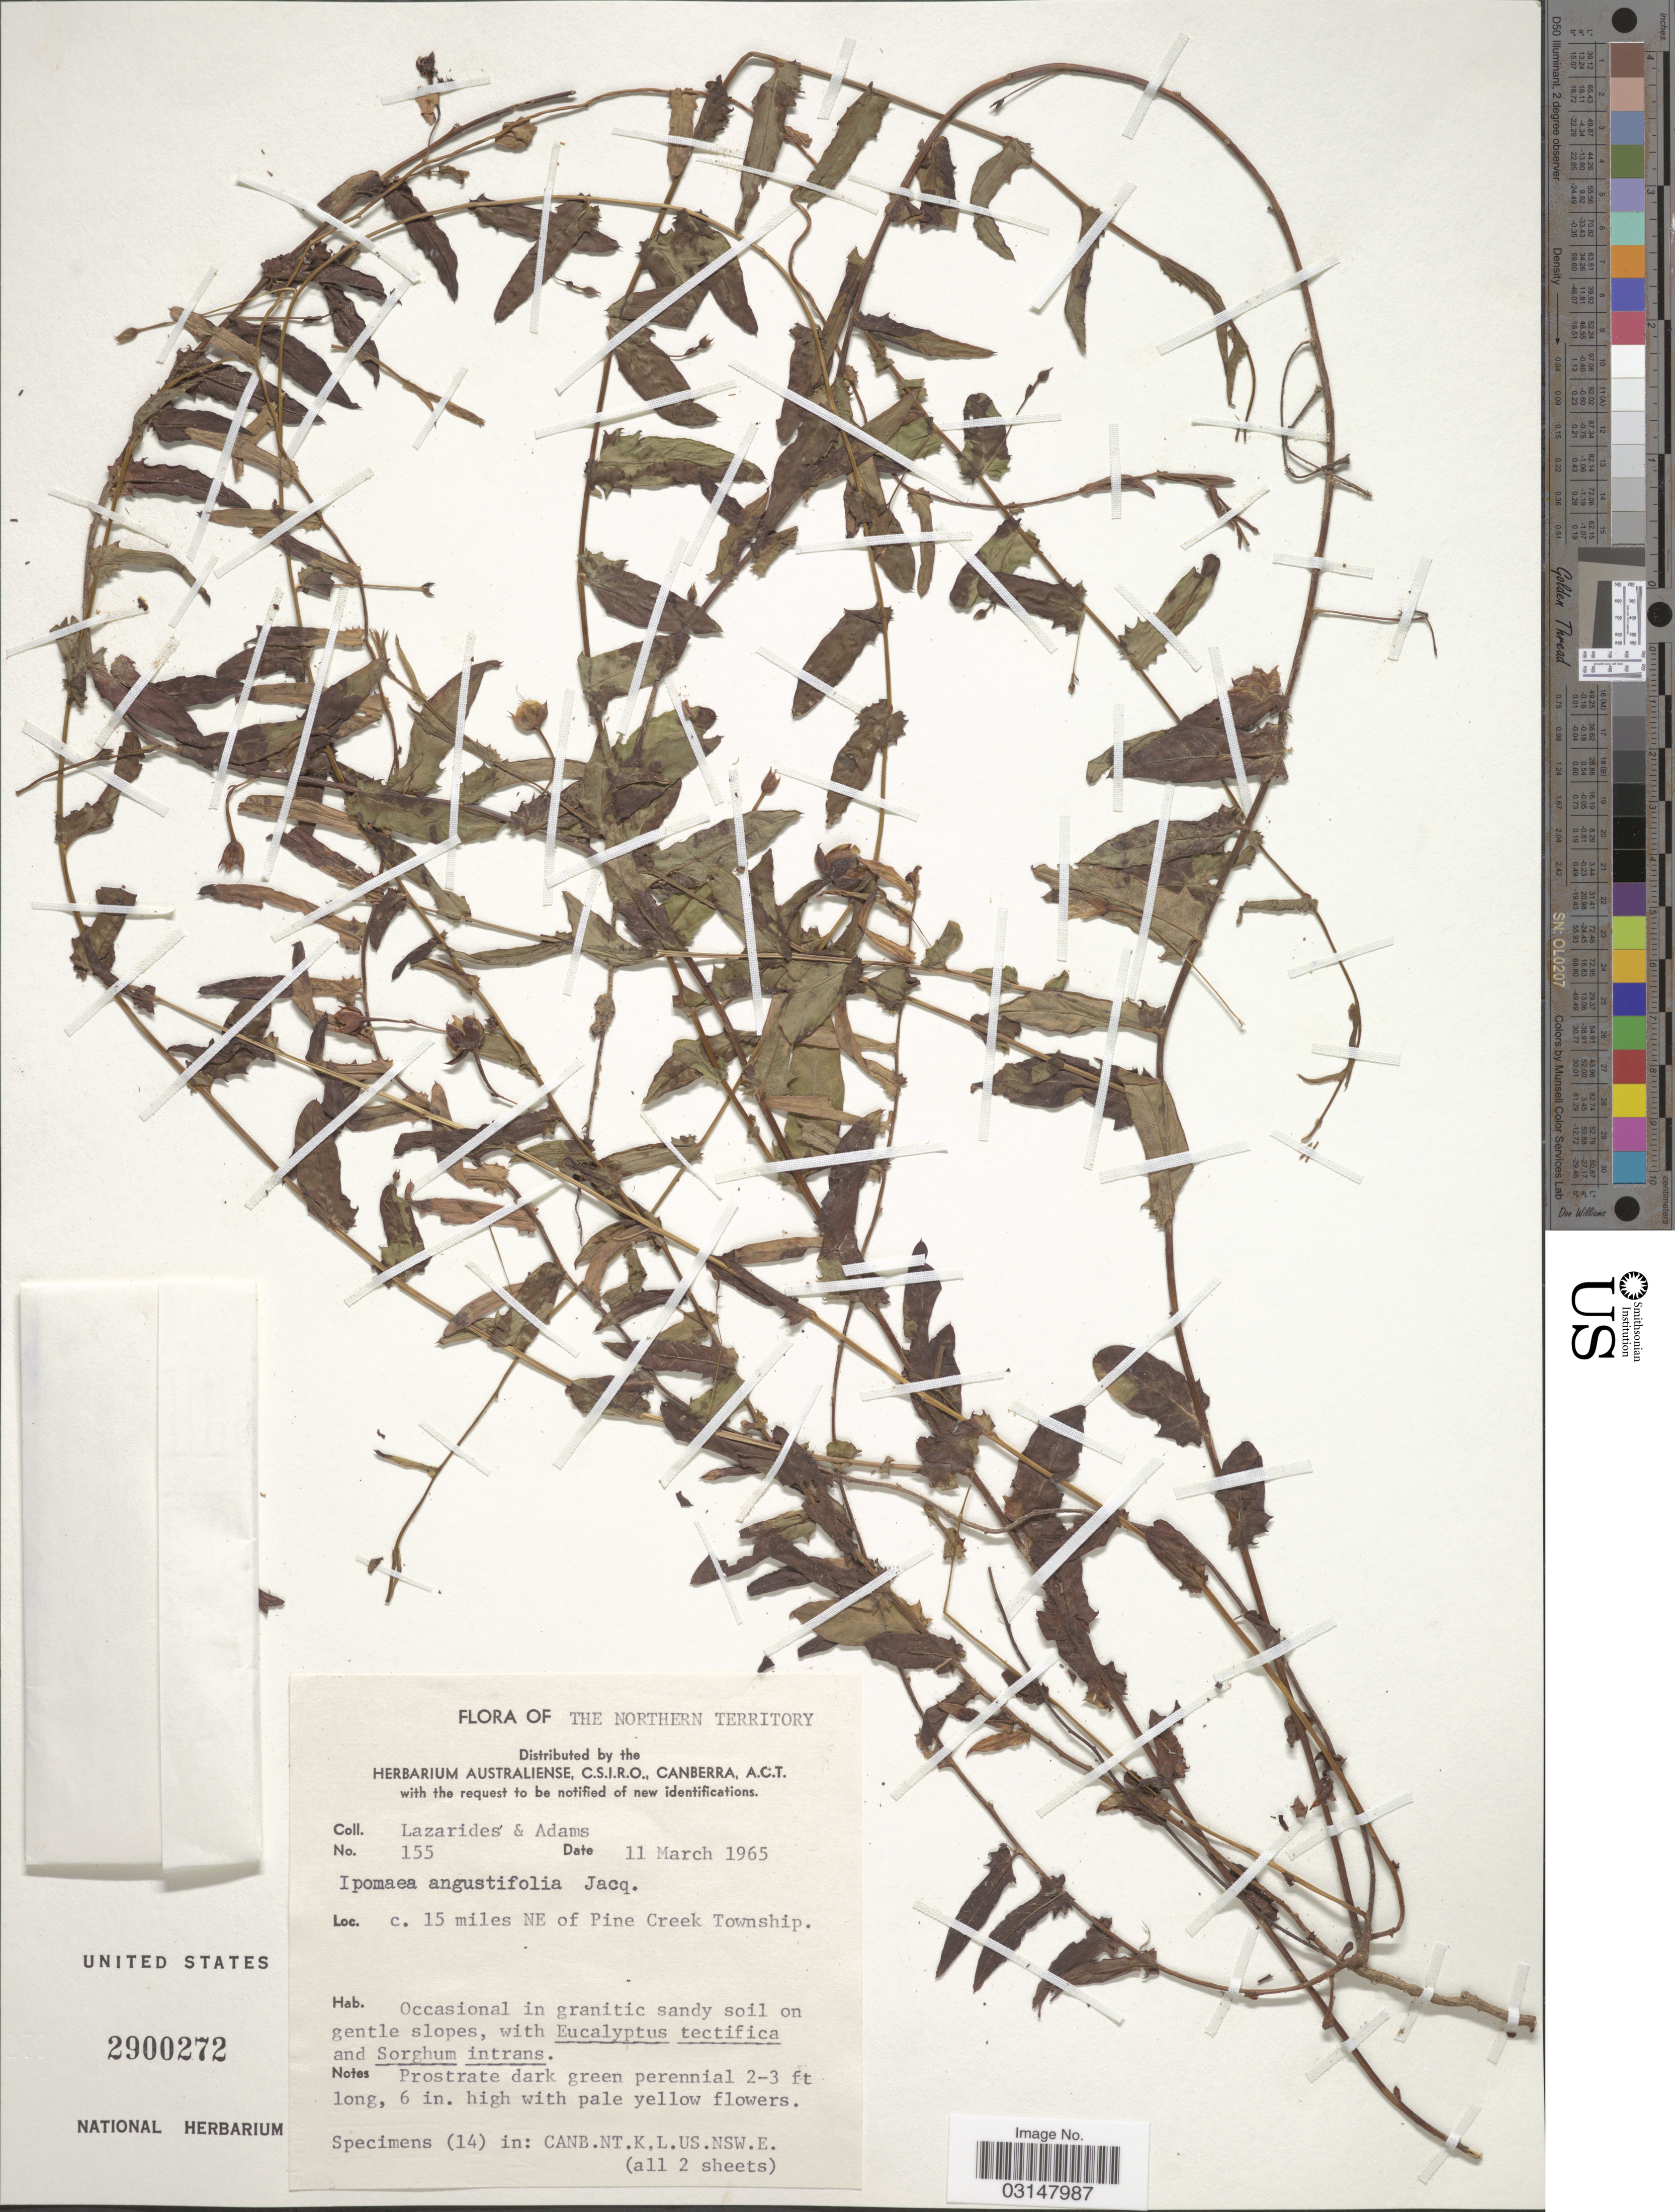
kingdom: Plantae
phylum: Tracheophyta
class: Magnoliopsida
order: Solanales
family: Convolvulaceae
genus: Xenostegia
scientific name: Xenostegia tridentata subsp. hastata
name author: (Ooststr.) Parmar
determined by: Strong, Mark T., (BOT), Smithsonian Institution - National Museum of Natural History (UNITED STATES)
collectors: M. Lazarides & Adams, --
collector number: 155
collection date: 1965-03-11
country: Australia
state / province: Northern Territory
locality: C. 15 miles NE of Pine Creek Township.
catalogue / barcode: US 2900272